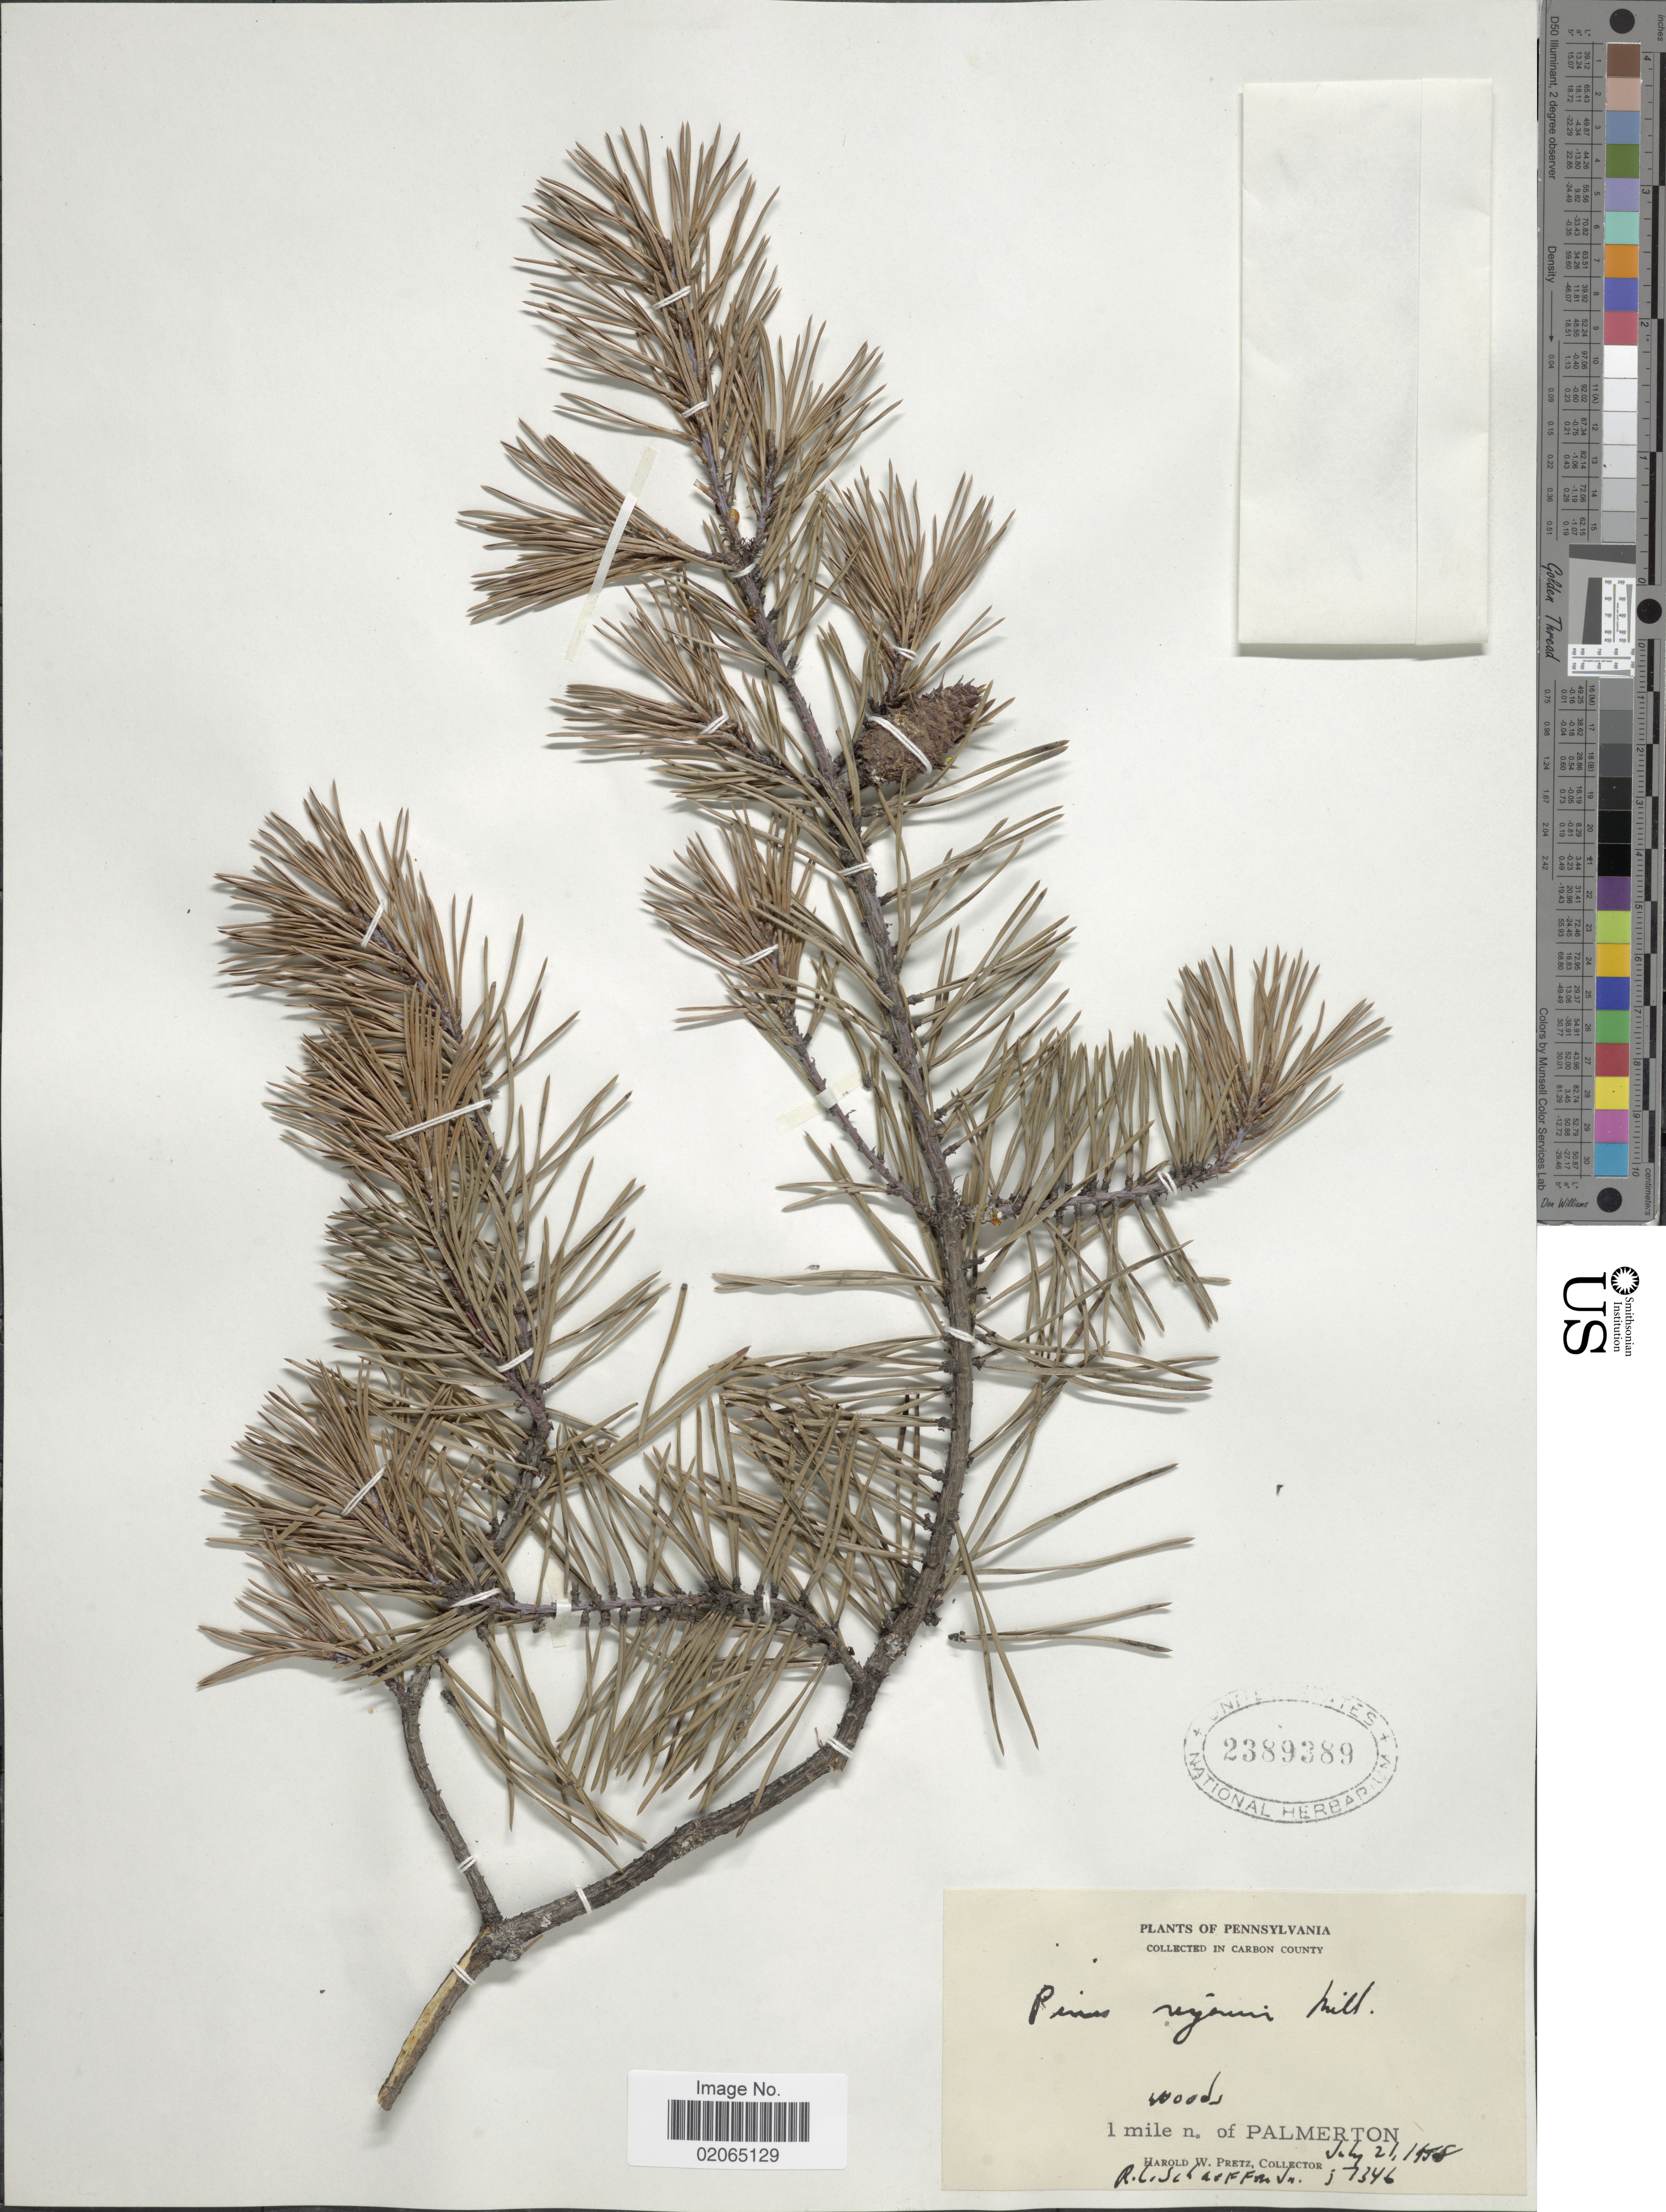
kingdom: Plantae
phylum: Tracheophyta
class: Pinopsida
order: Pinales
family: Pinaceae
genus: Pinus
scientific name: Pinus virginiana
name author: Mill.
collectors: H. W. Pretz & R. L. Schaeffer Jr.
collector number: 7346*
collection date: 1958-07-21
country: United States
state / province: Pennsylvania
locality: Carbon County, 1 mile n. of Palmerton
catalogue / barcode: US 2389389